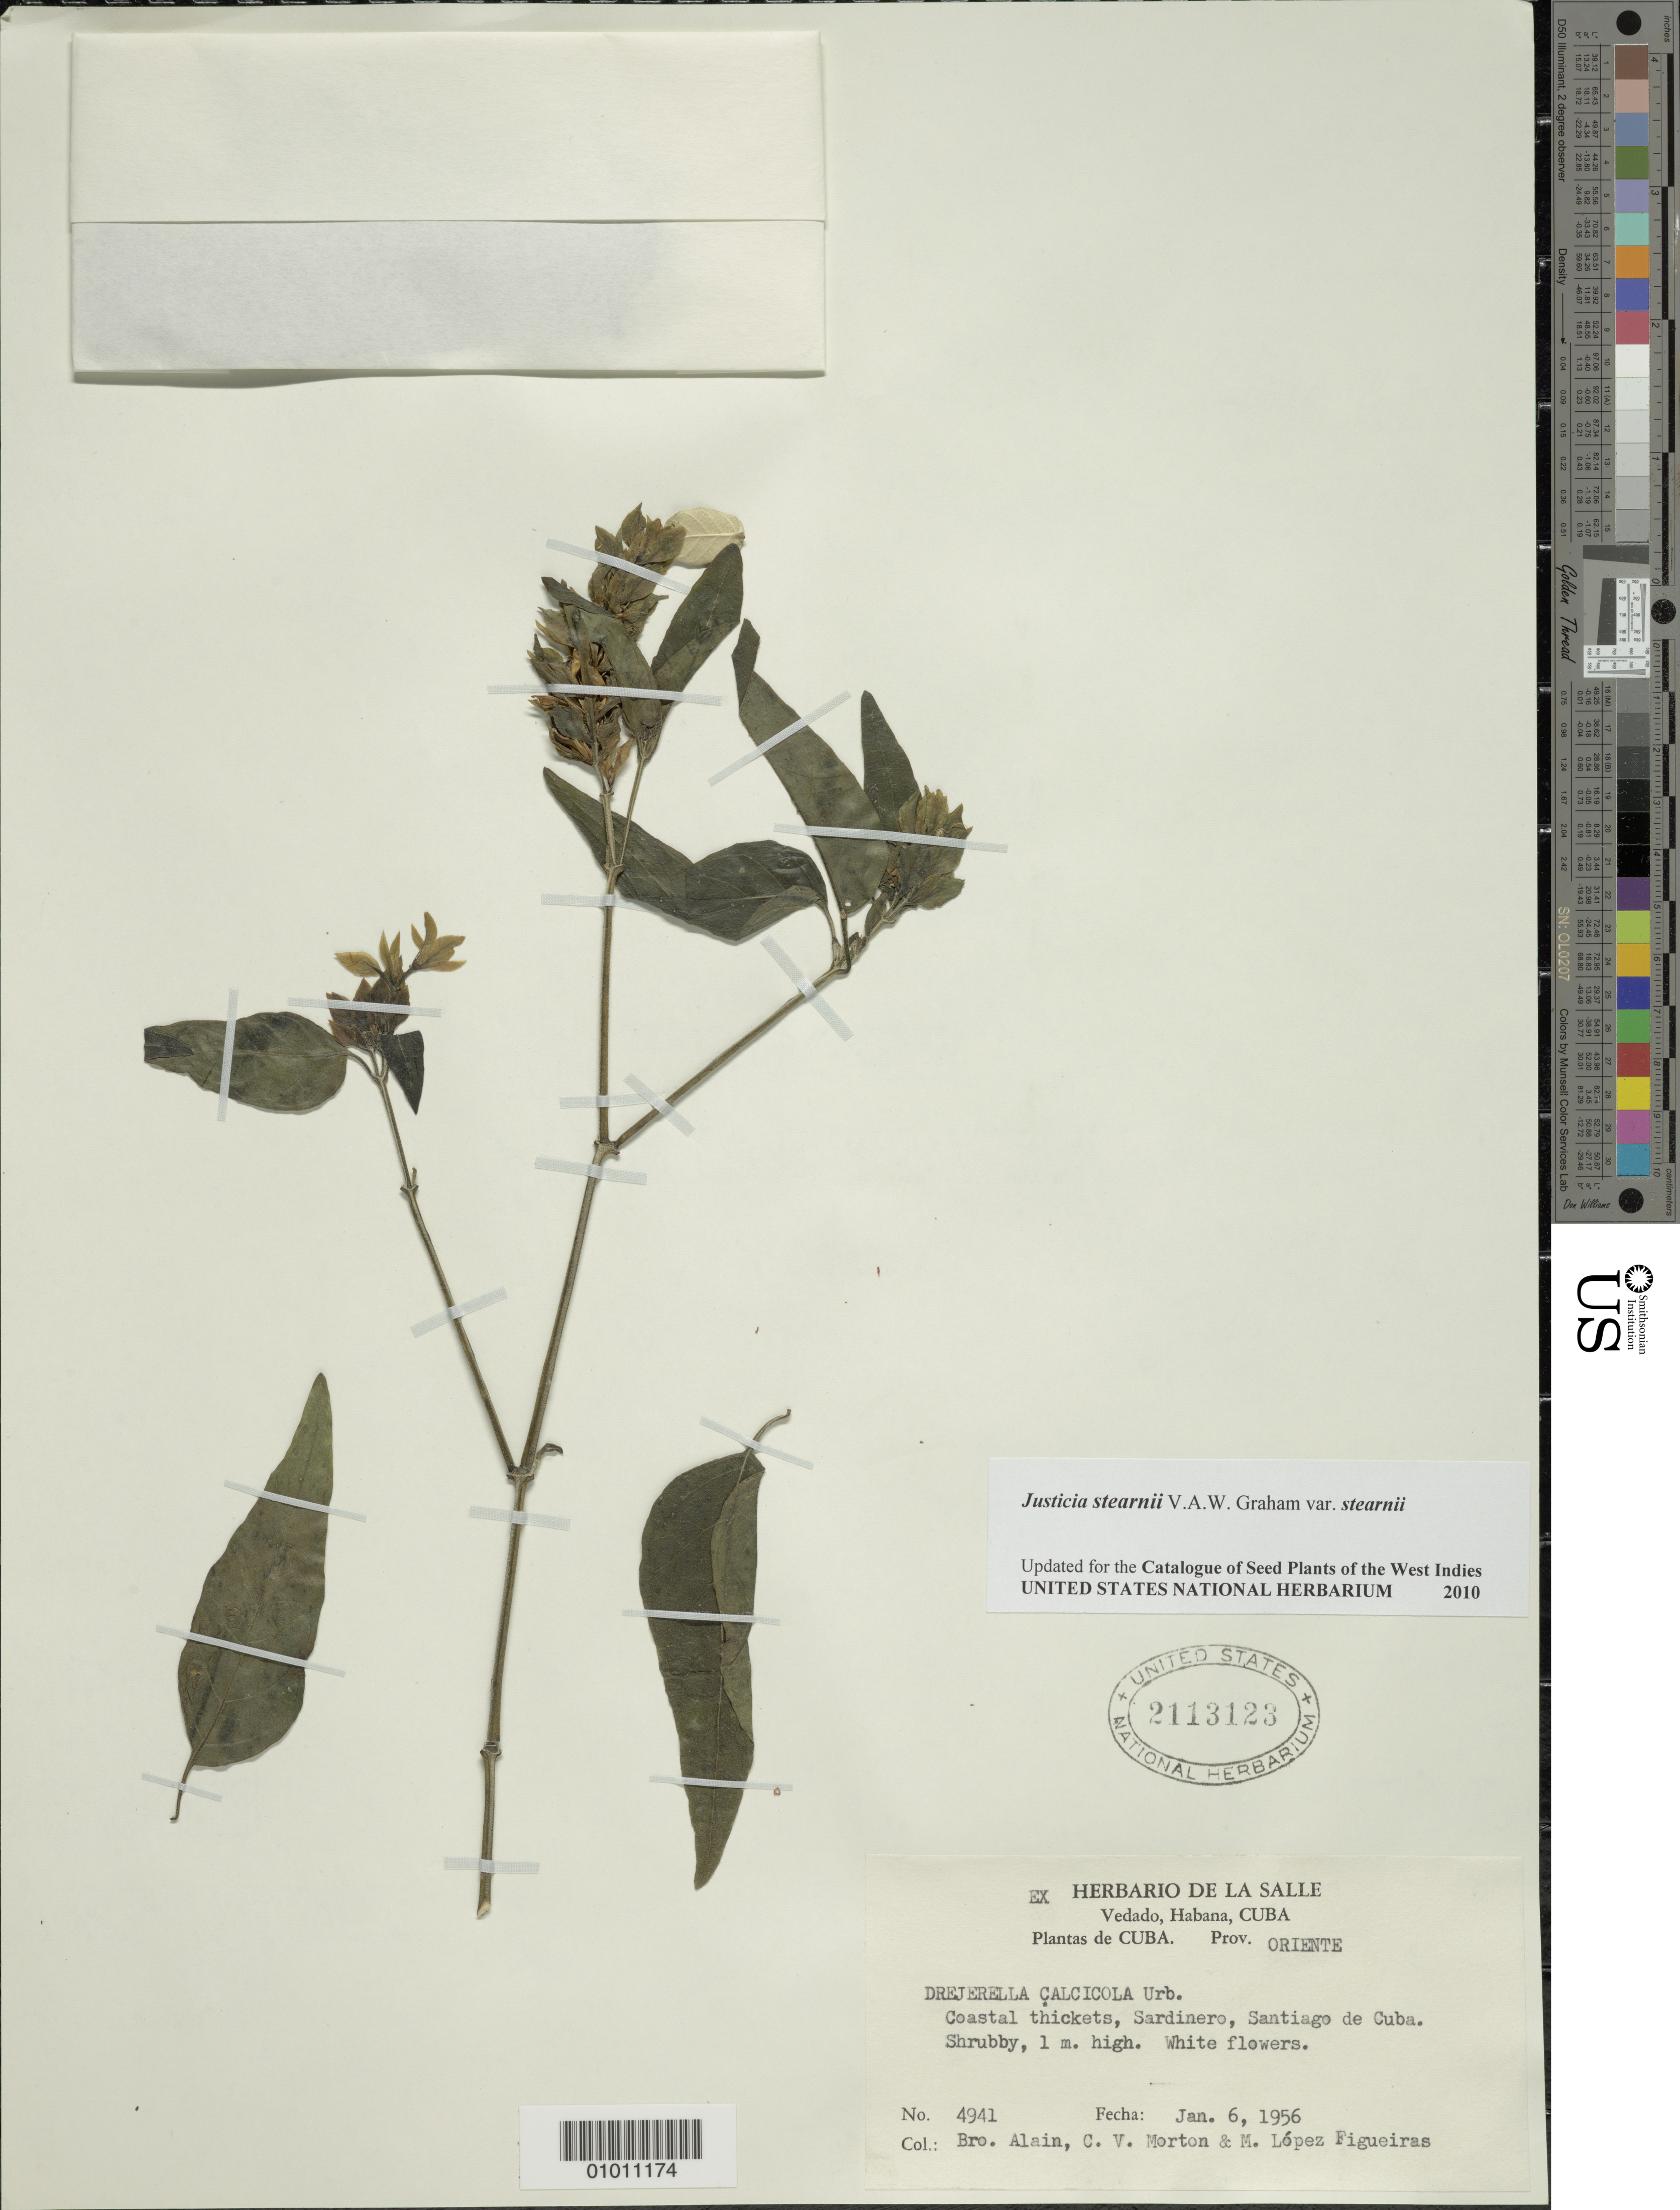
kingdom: Plantae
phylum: Tracheophyta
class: Magnoliopsida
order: Lamiales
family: Acanthaceae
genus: Justicia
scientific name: Justicia stearnii var. stearnii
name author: V.A.W. Graham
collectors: A. H. Liogier, C. V. Morton & M. López Figueiras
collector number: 4941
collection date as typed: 06 Jan 1956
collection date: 1956-01-06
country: Cuba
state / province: Santiago de Cuba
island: Cuba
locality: Sardinero, Santiago de Cuba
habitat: Coastal thickets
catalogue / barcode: US 2113123